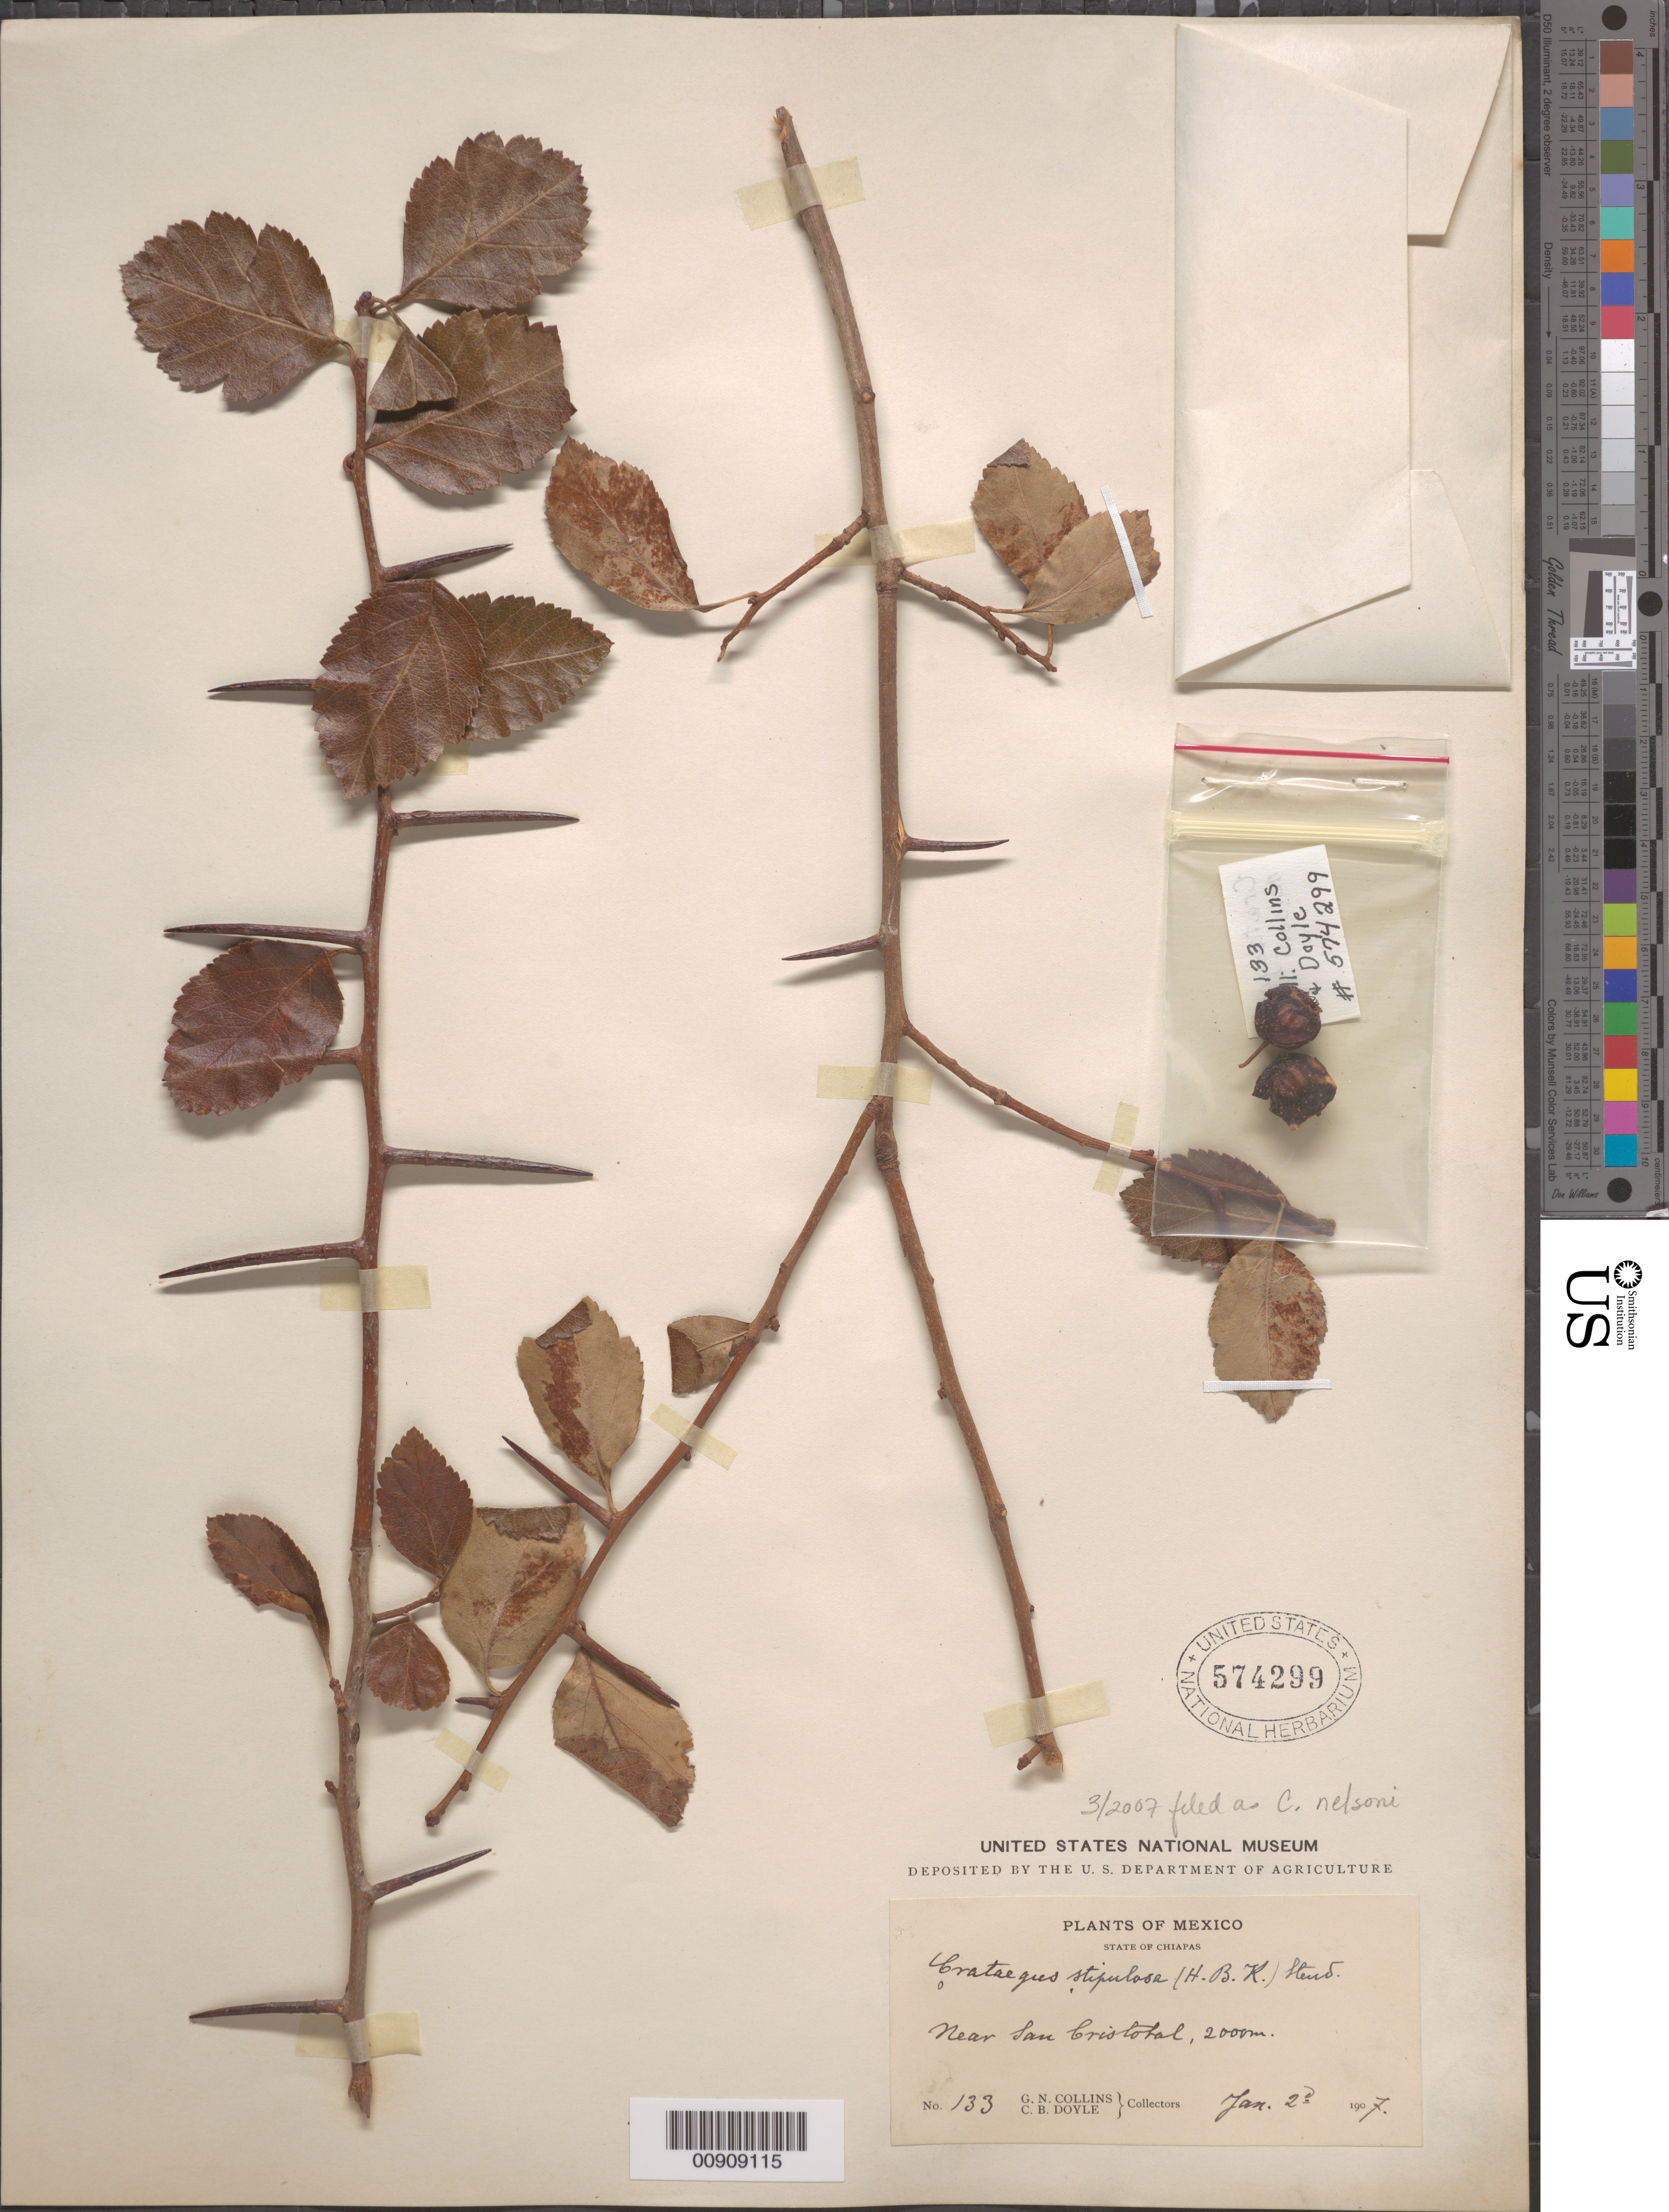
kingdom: Plantae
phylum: Tracheophyta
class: Magnoliopsida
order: Rosales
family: Rosaceae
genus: Crataegus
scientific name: Crataegus nelsonii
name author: Eggl.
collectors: G. N. Collins & C. Doyle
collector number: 133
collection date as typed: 02 Jan 1907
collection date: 1907-01-02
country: Mexico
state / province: Chiapas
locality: Near San Cristóbal, Chiapas.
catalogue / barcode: US 574299